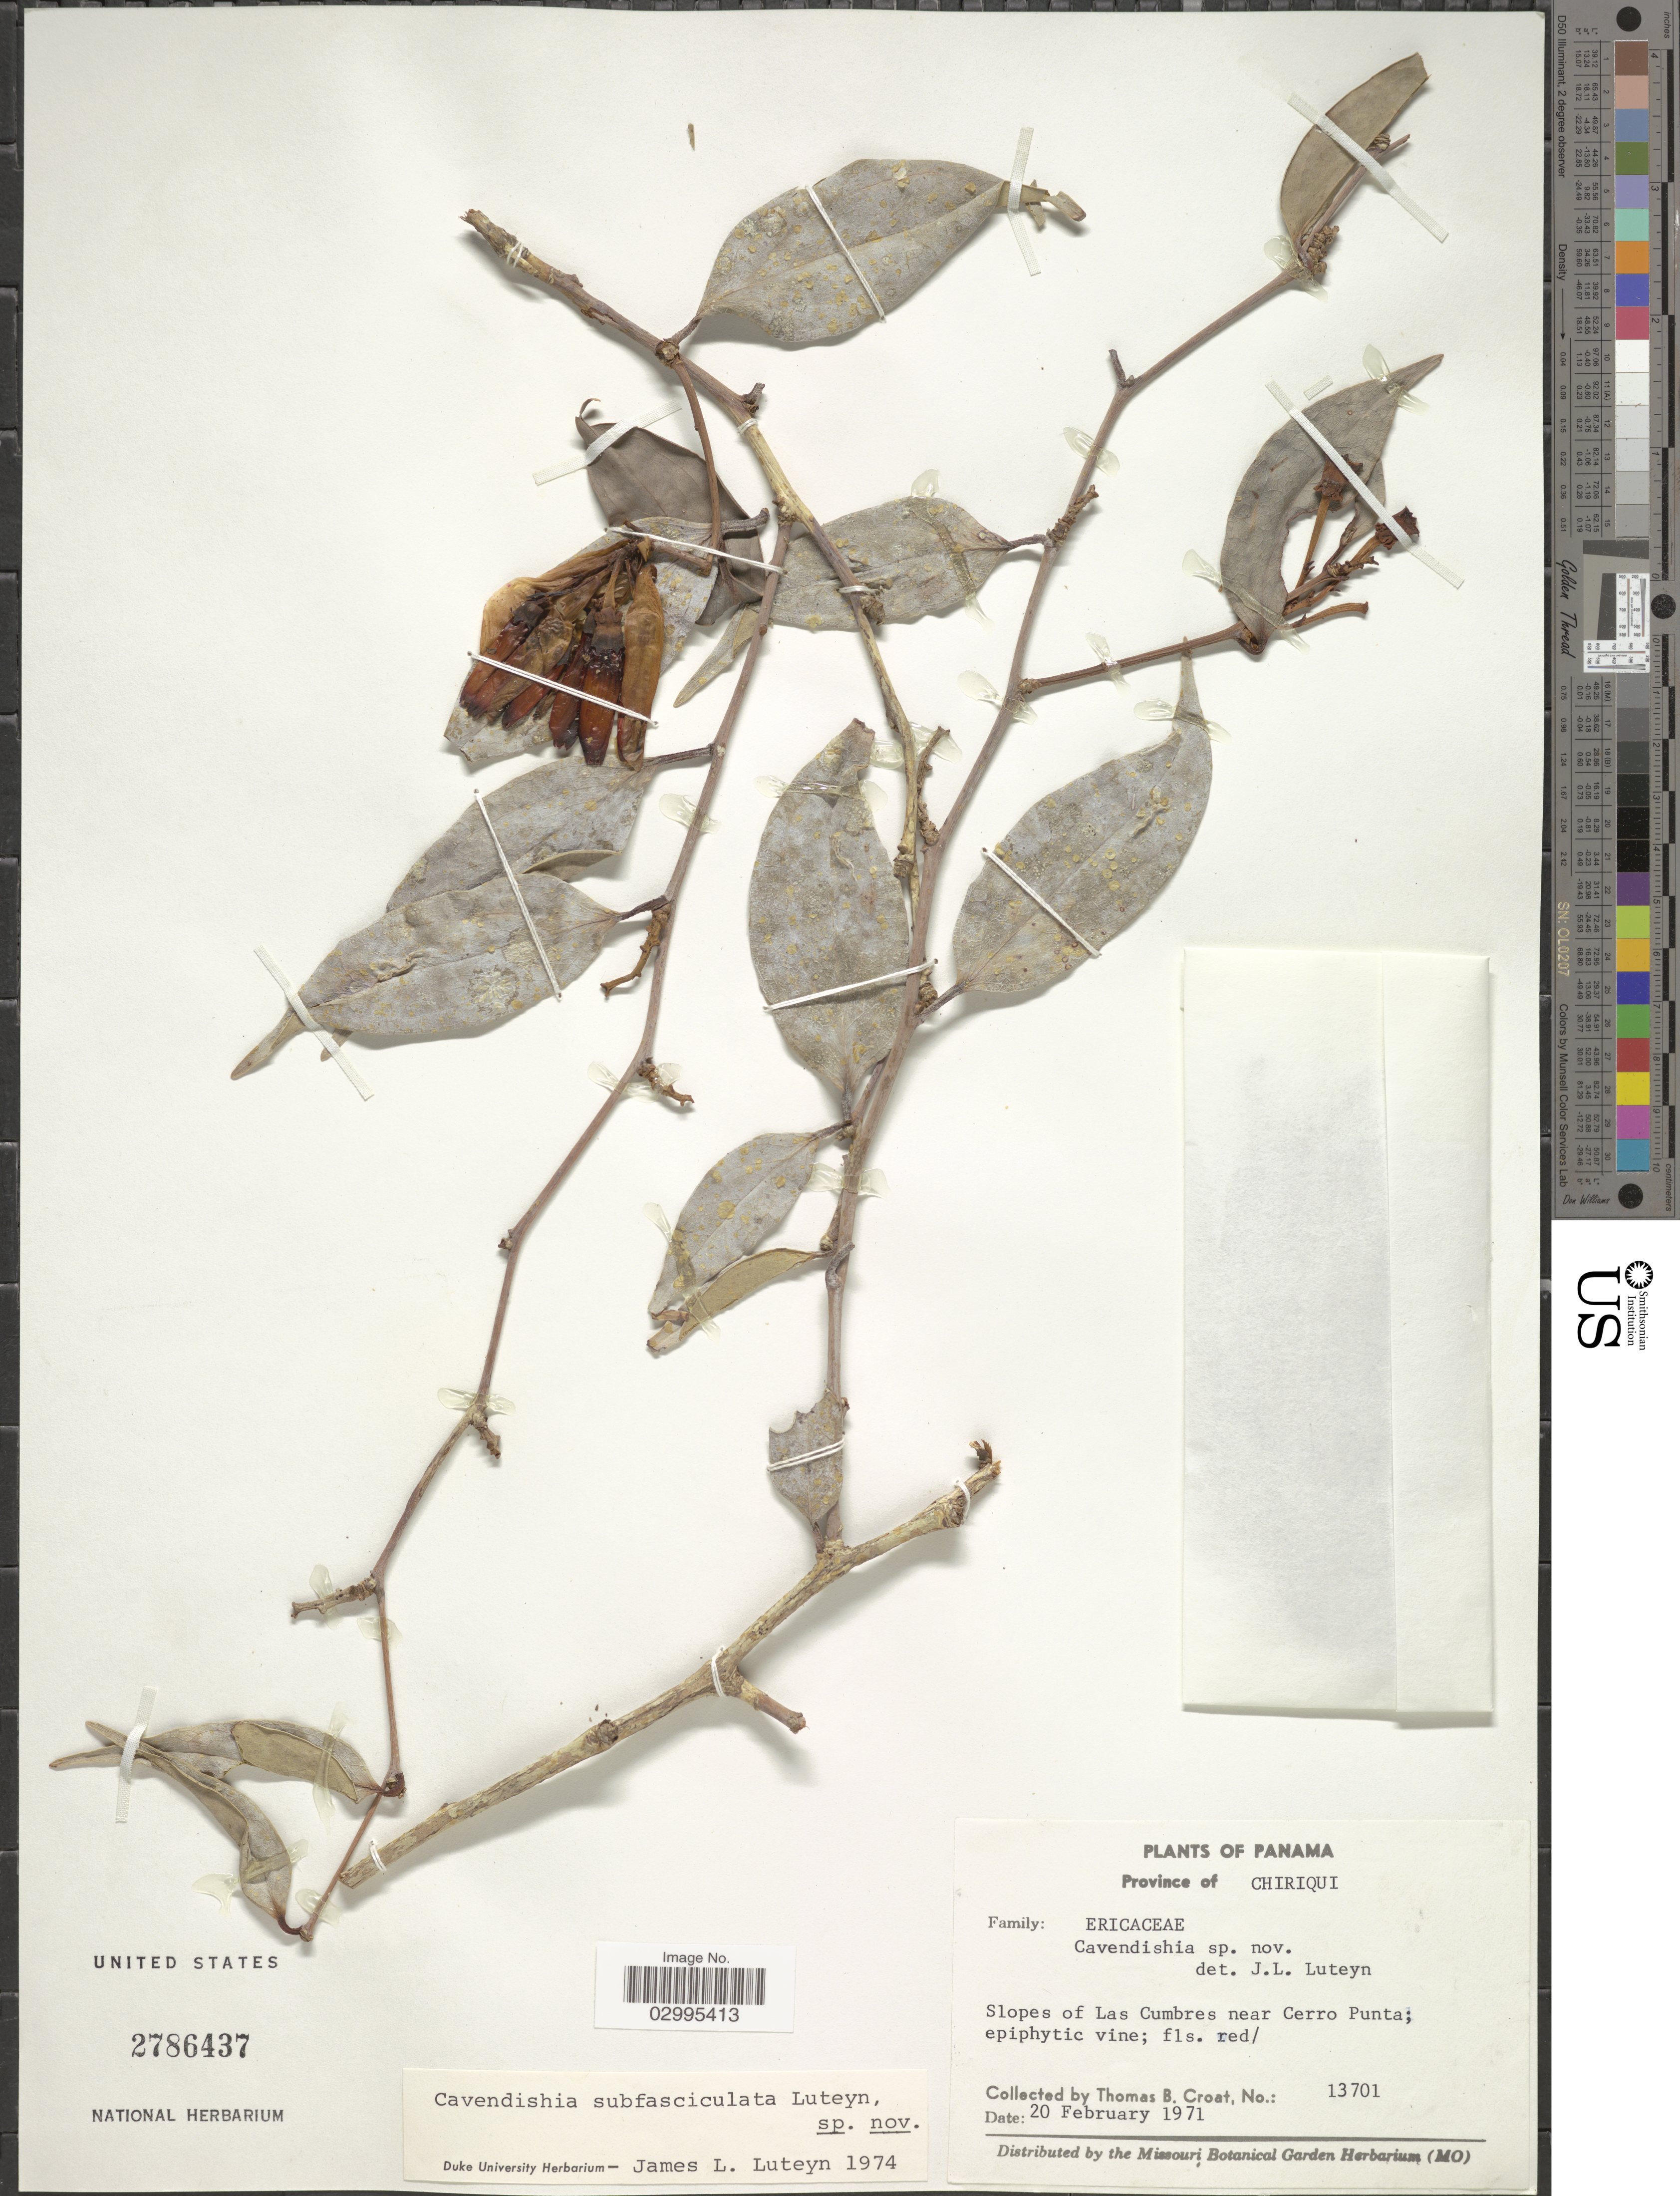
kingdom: Plantae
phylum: Tracheophyta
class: Magnoliopsida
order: Ericales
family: Ericaceae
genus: Cavendishia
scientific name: Cavendishia subfasciculata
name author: Luteyn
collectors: T. B. Croat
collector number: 13701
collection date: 1971-02-20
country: Panama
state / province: Chiriqui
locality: Slopes of Las Cumbres near Cerro Punta.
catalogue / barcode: US 2786437